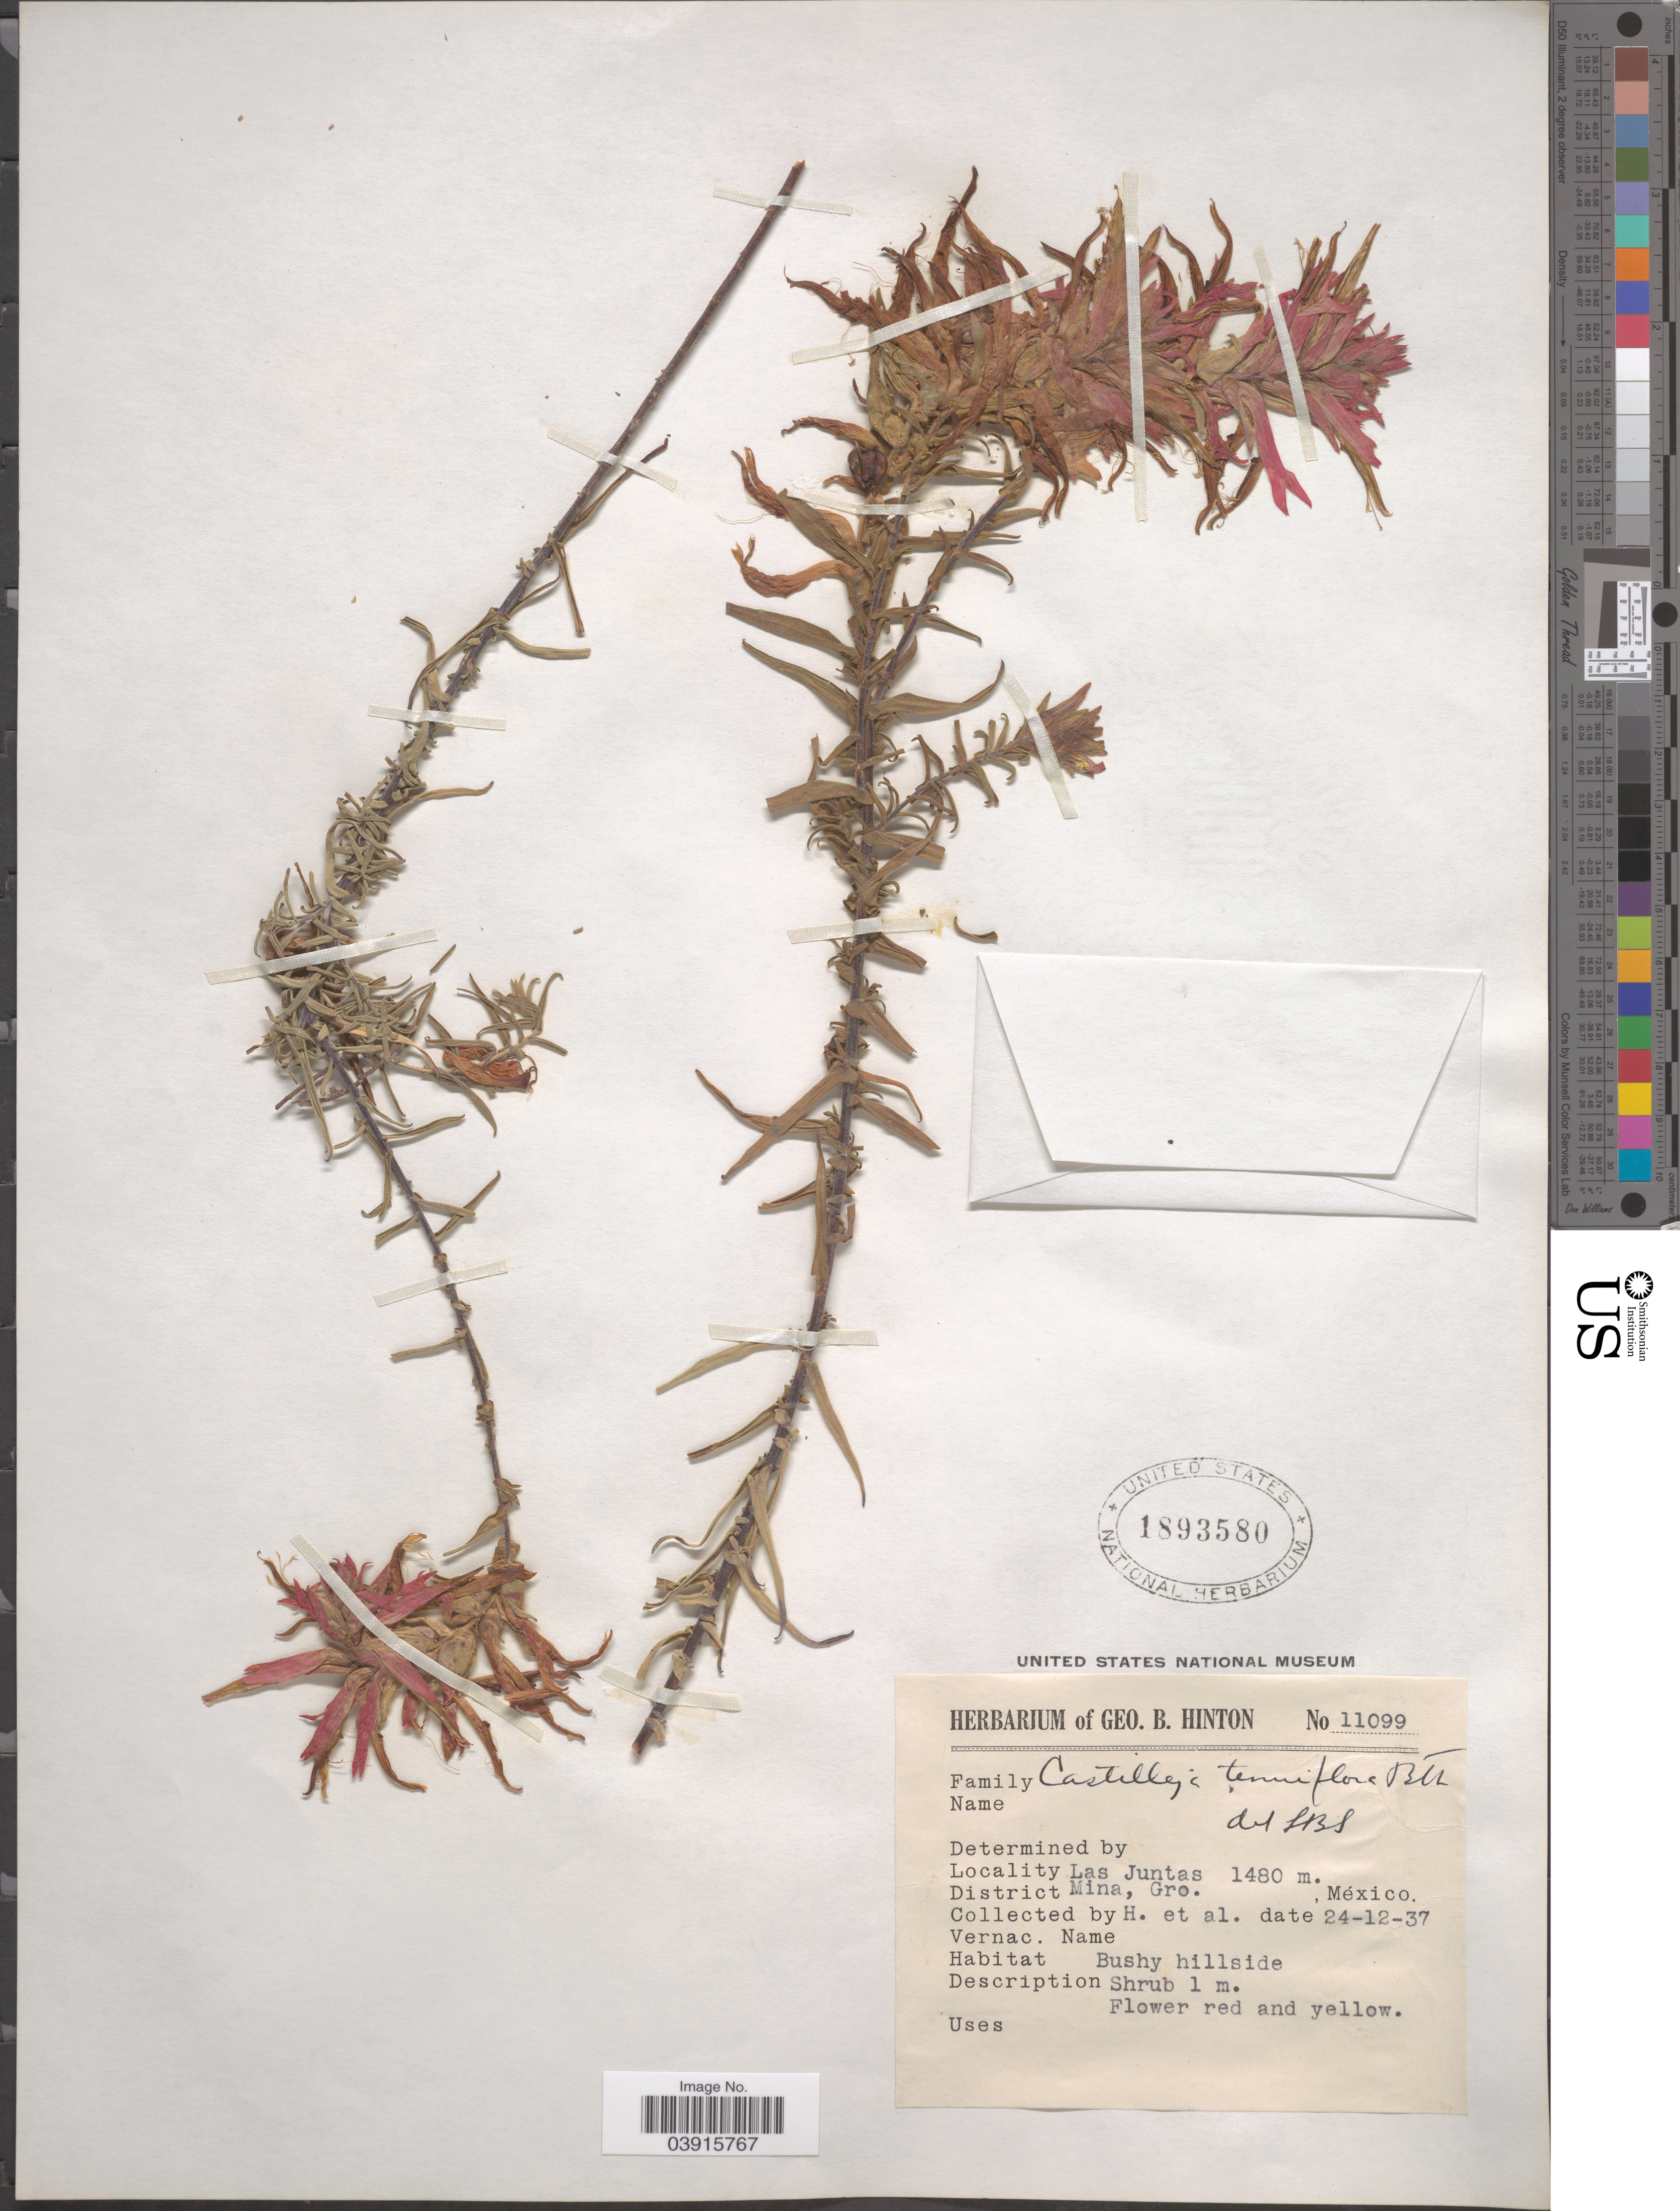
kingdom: Plantae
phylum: Tracheophyta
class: Magnoliopsida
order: Lamiales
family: Orobanchaceae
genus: Castilleja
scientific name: Castilleja tenuiflora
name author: Benth.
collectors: G. B. Hinton & et al.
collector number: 11099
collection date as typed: Transcribed d/m/y: 24/12/37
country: Mexico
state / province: Guerrero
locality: Las Juntas, District Mina.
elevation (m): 1480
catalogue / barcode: US 1893580